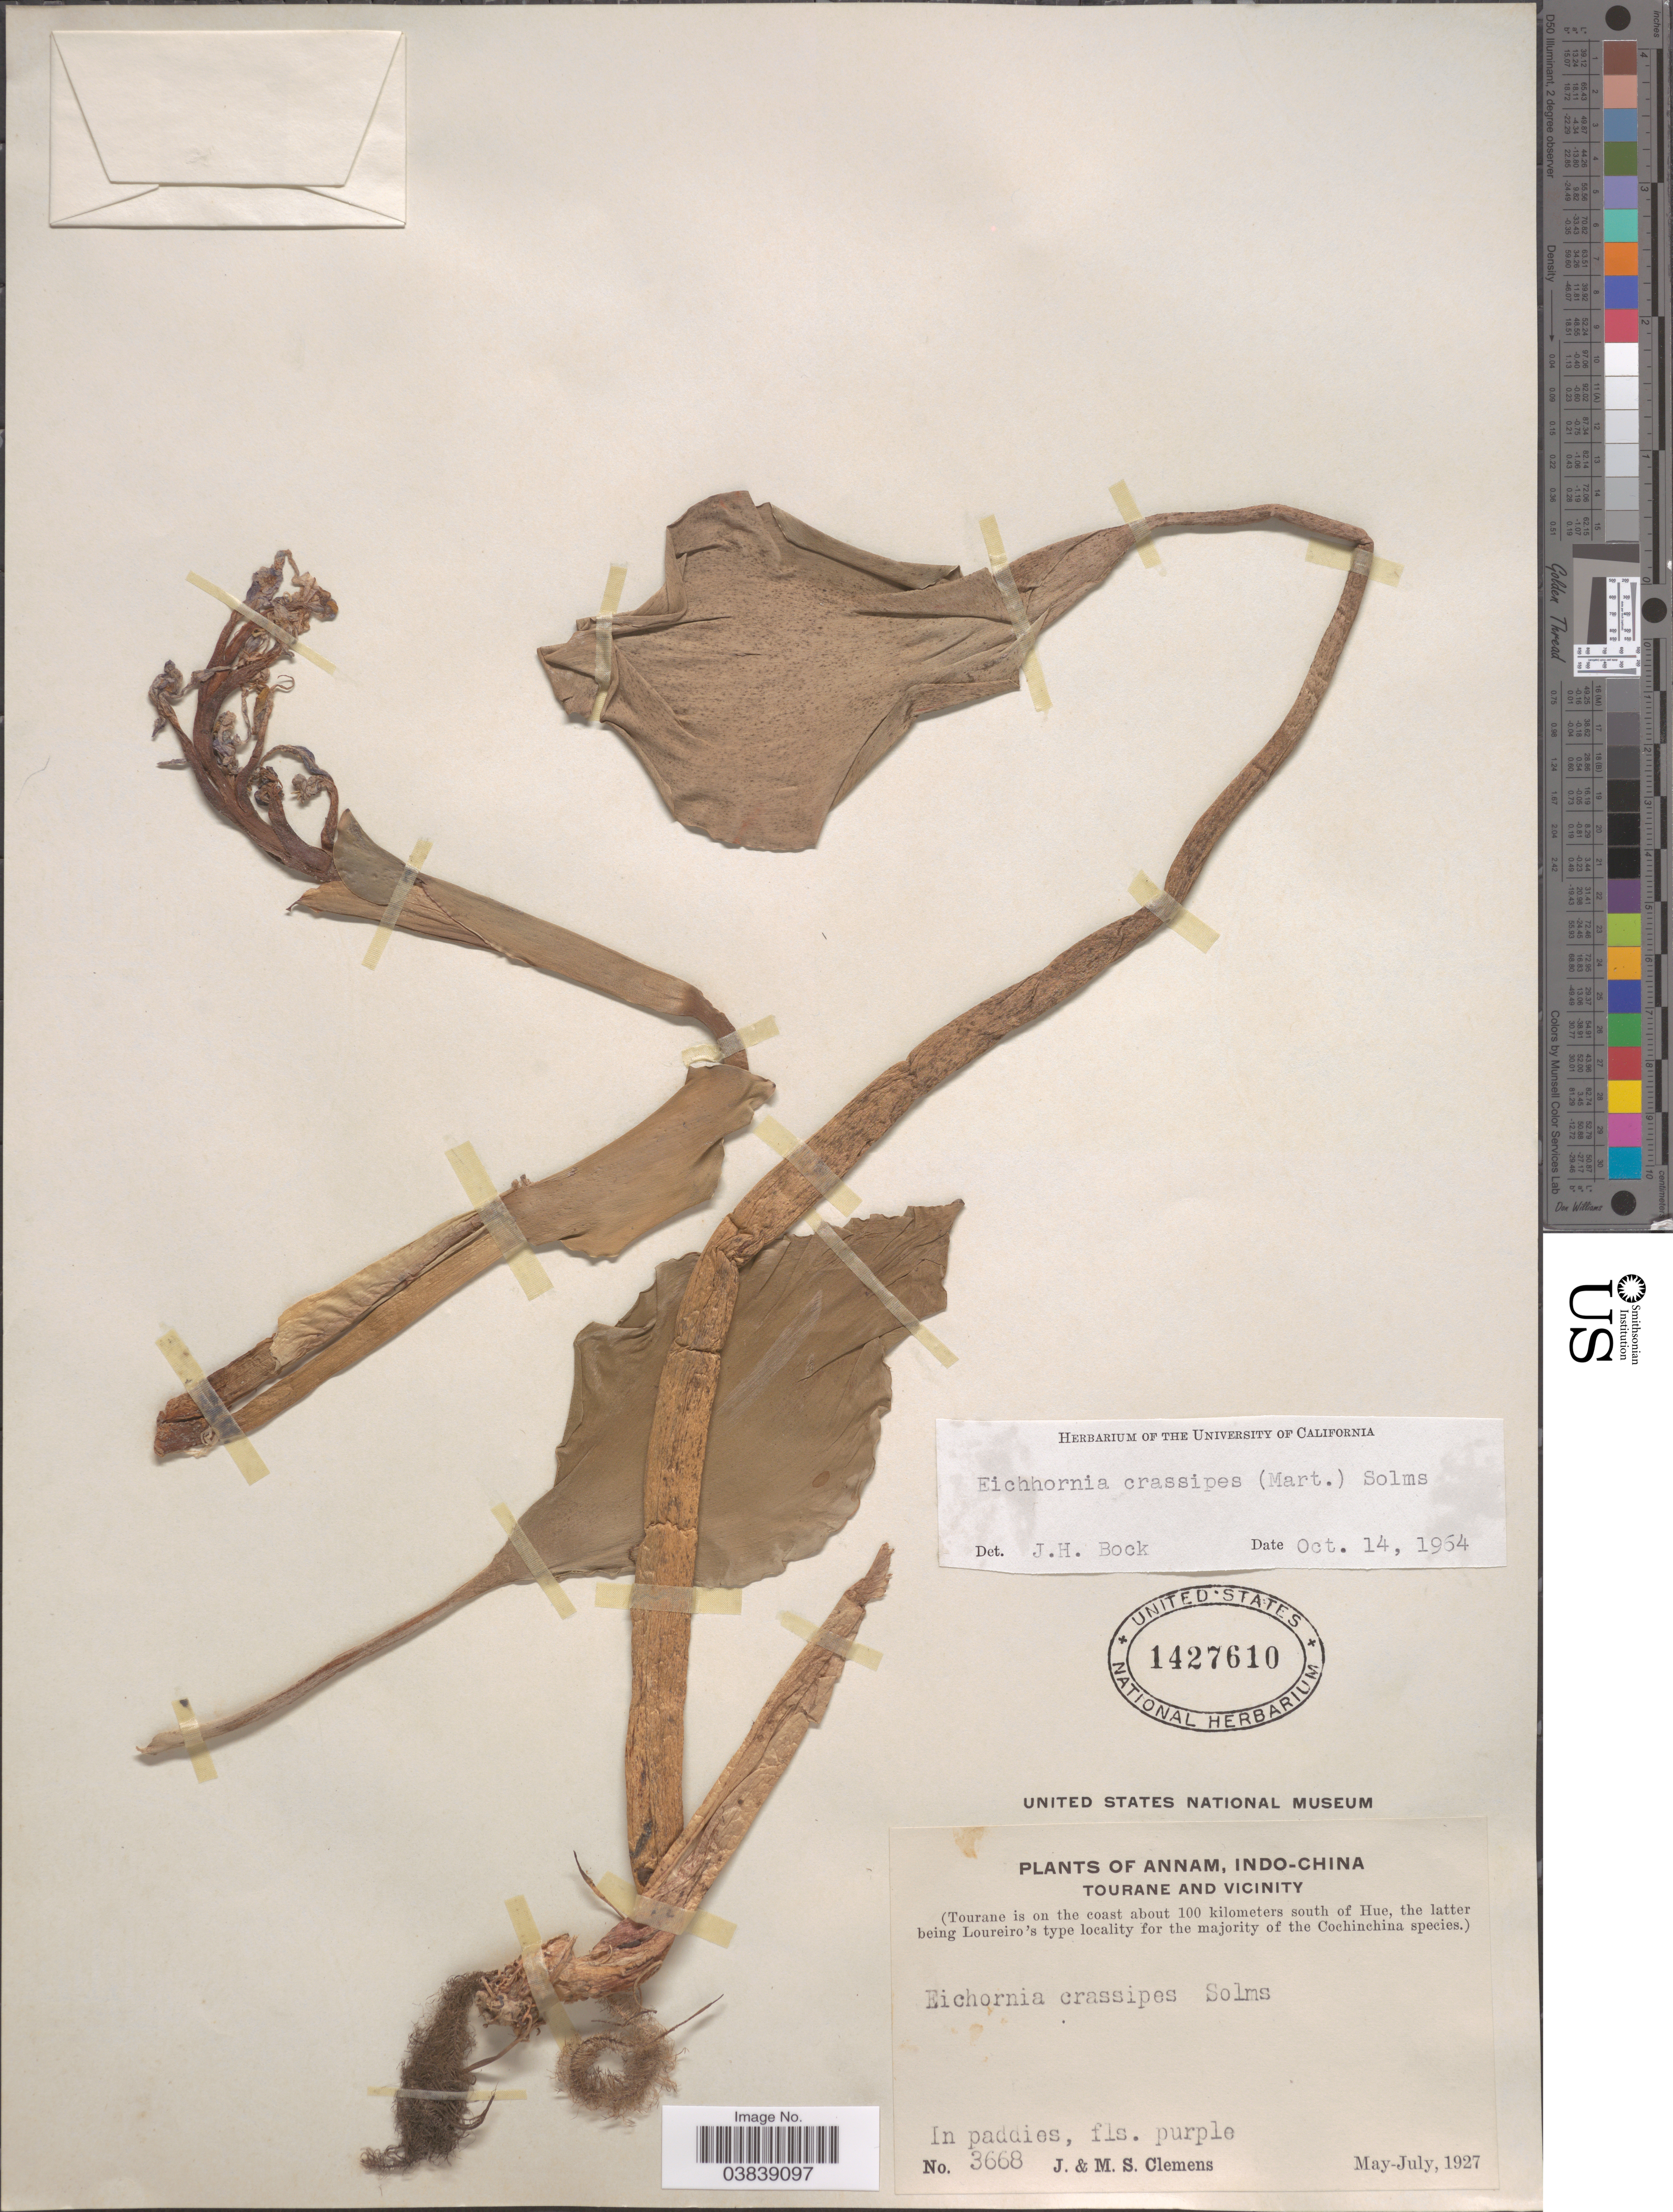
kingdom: Plantae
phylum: Tracheophyta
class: Liliopsida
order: Commelinales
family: Pontederiaceae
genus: Eichhornia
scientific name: Eichhornia crassipes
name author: (Mart.) Solms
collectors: J. Clemens & M. S. Clemens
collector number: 3668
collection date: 1927-05/1927-07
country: Vietnam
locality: Annam. Tourane and Vicinity. Tourane is on the coast about 100 kilometers south of Hue.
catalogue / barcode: US 1427610